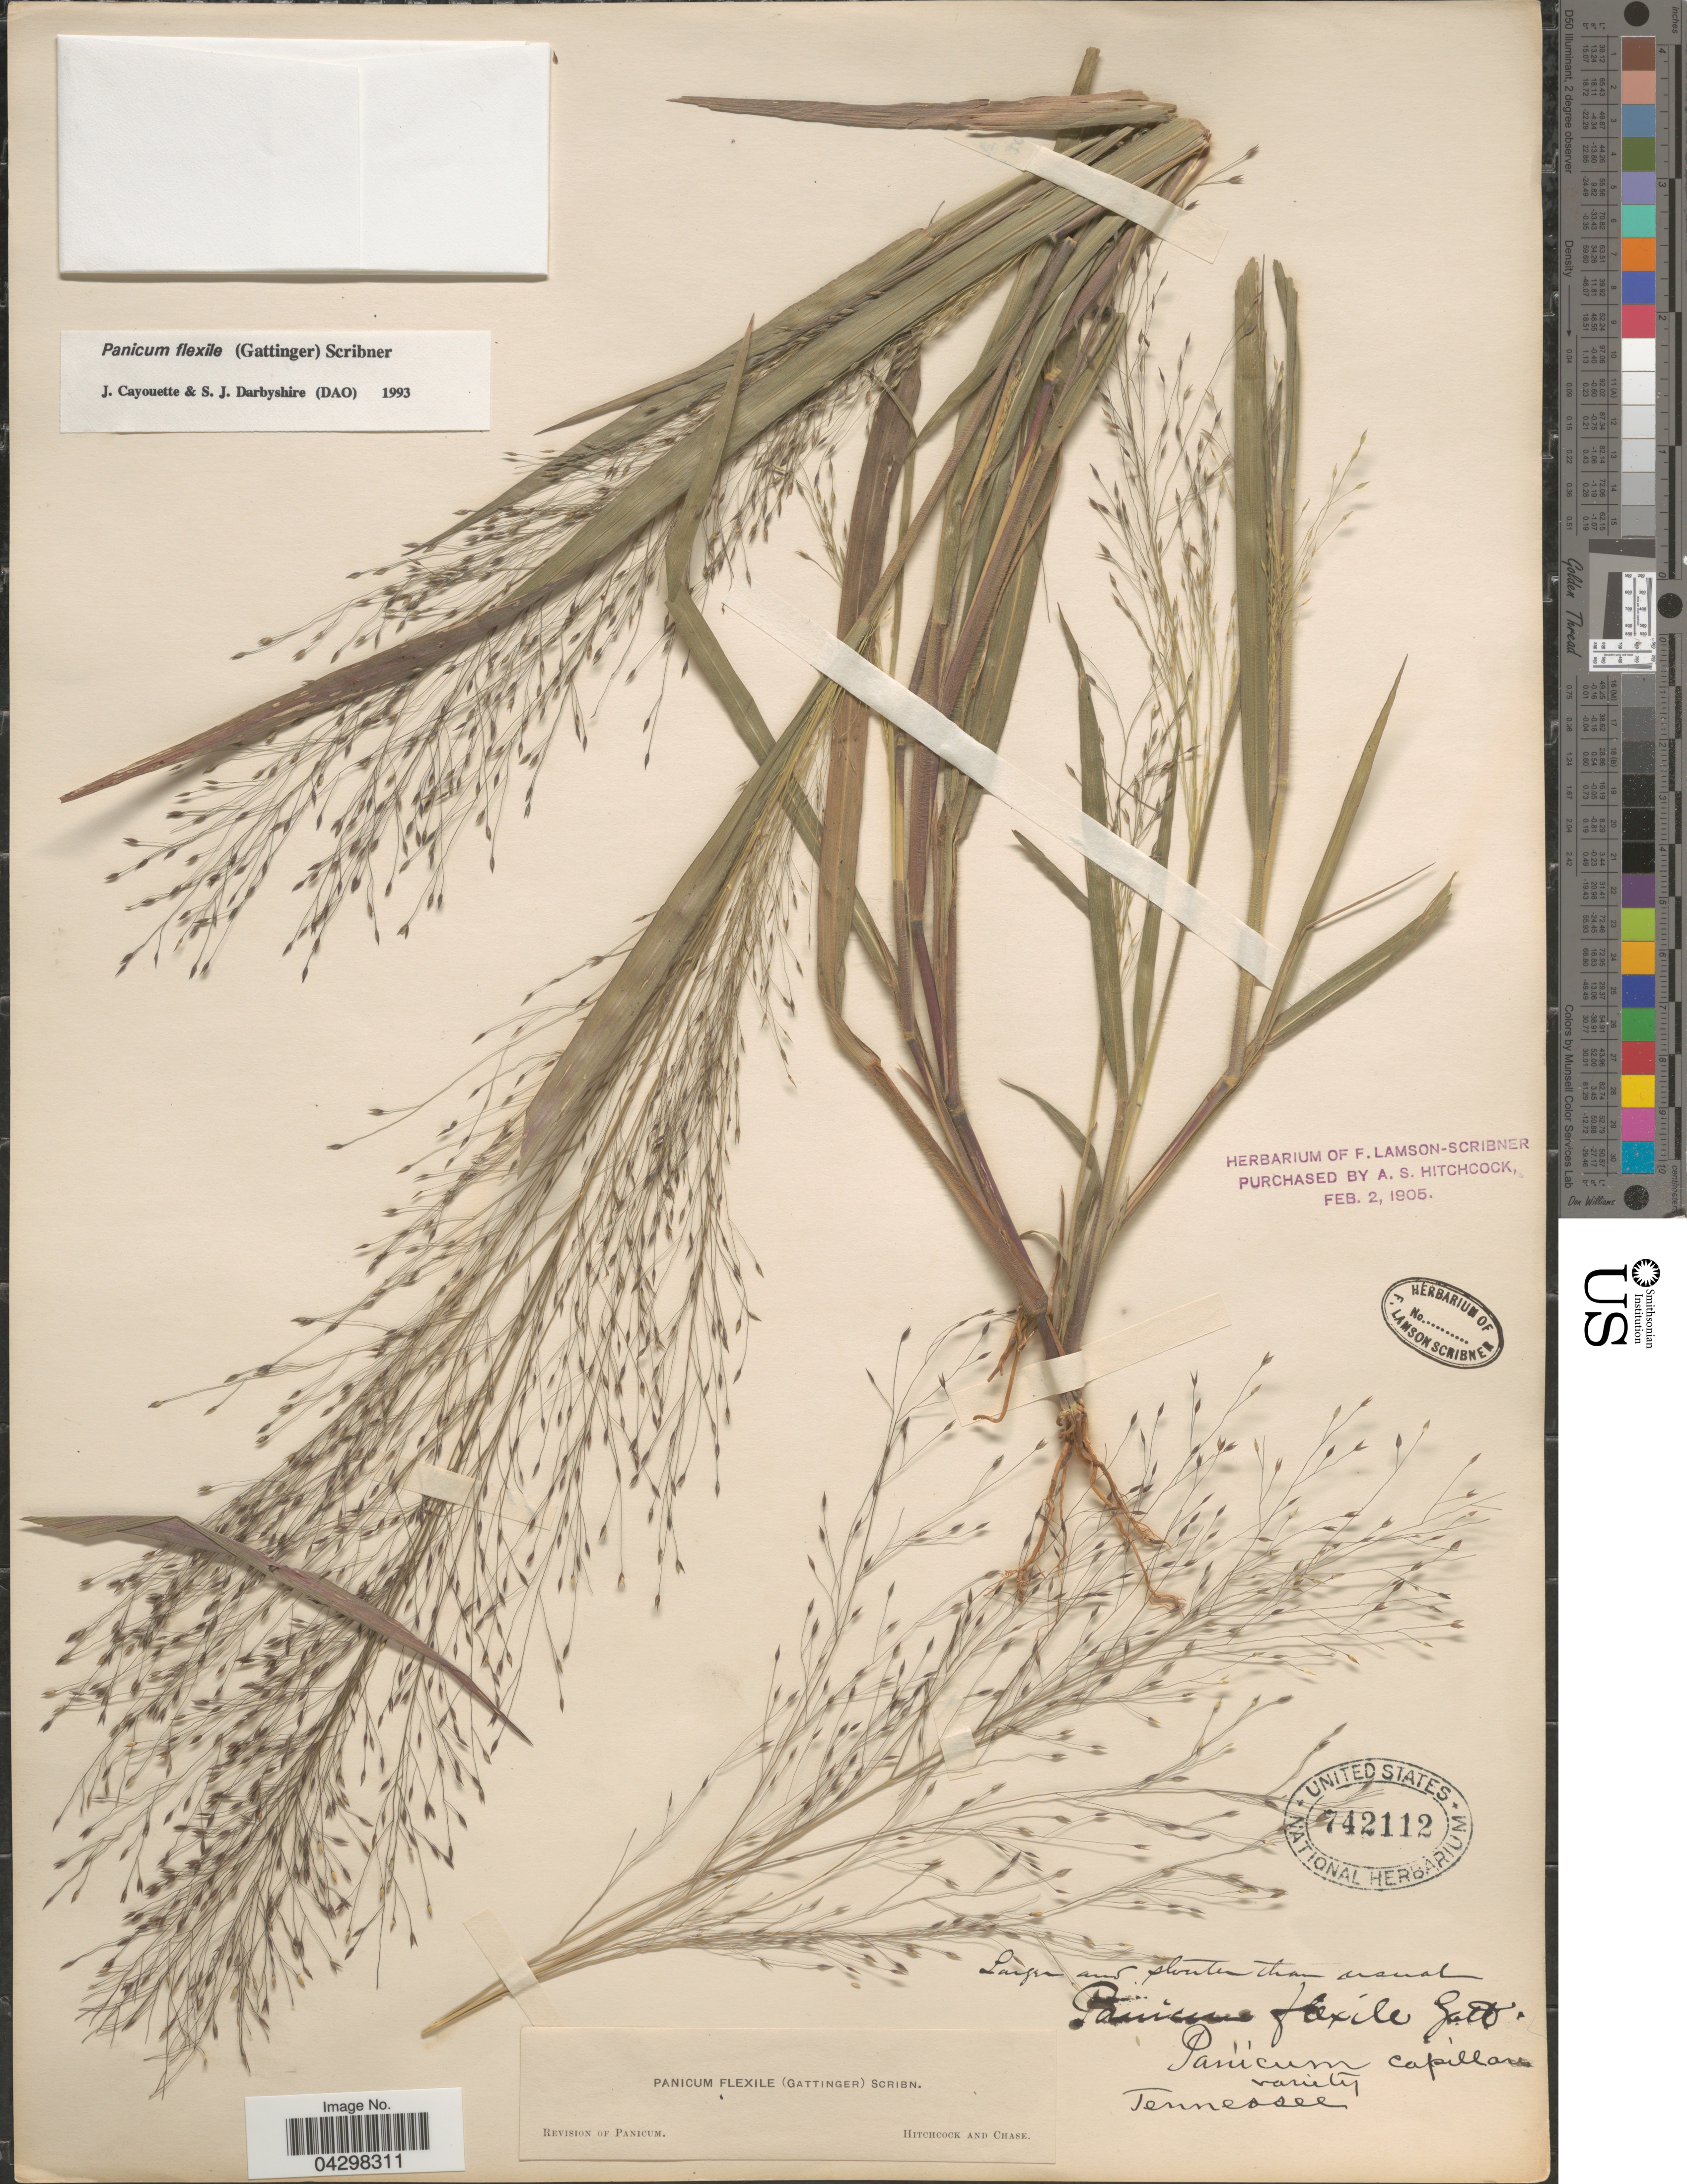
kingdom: Plantae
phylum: Tracheophyta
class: Liliopsida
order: Poales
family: Poaceae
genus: Panicum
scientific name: Panicum flexile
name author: (Gatt.) Scribn.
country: United States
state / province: Tennessee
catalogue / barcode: US 742112